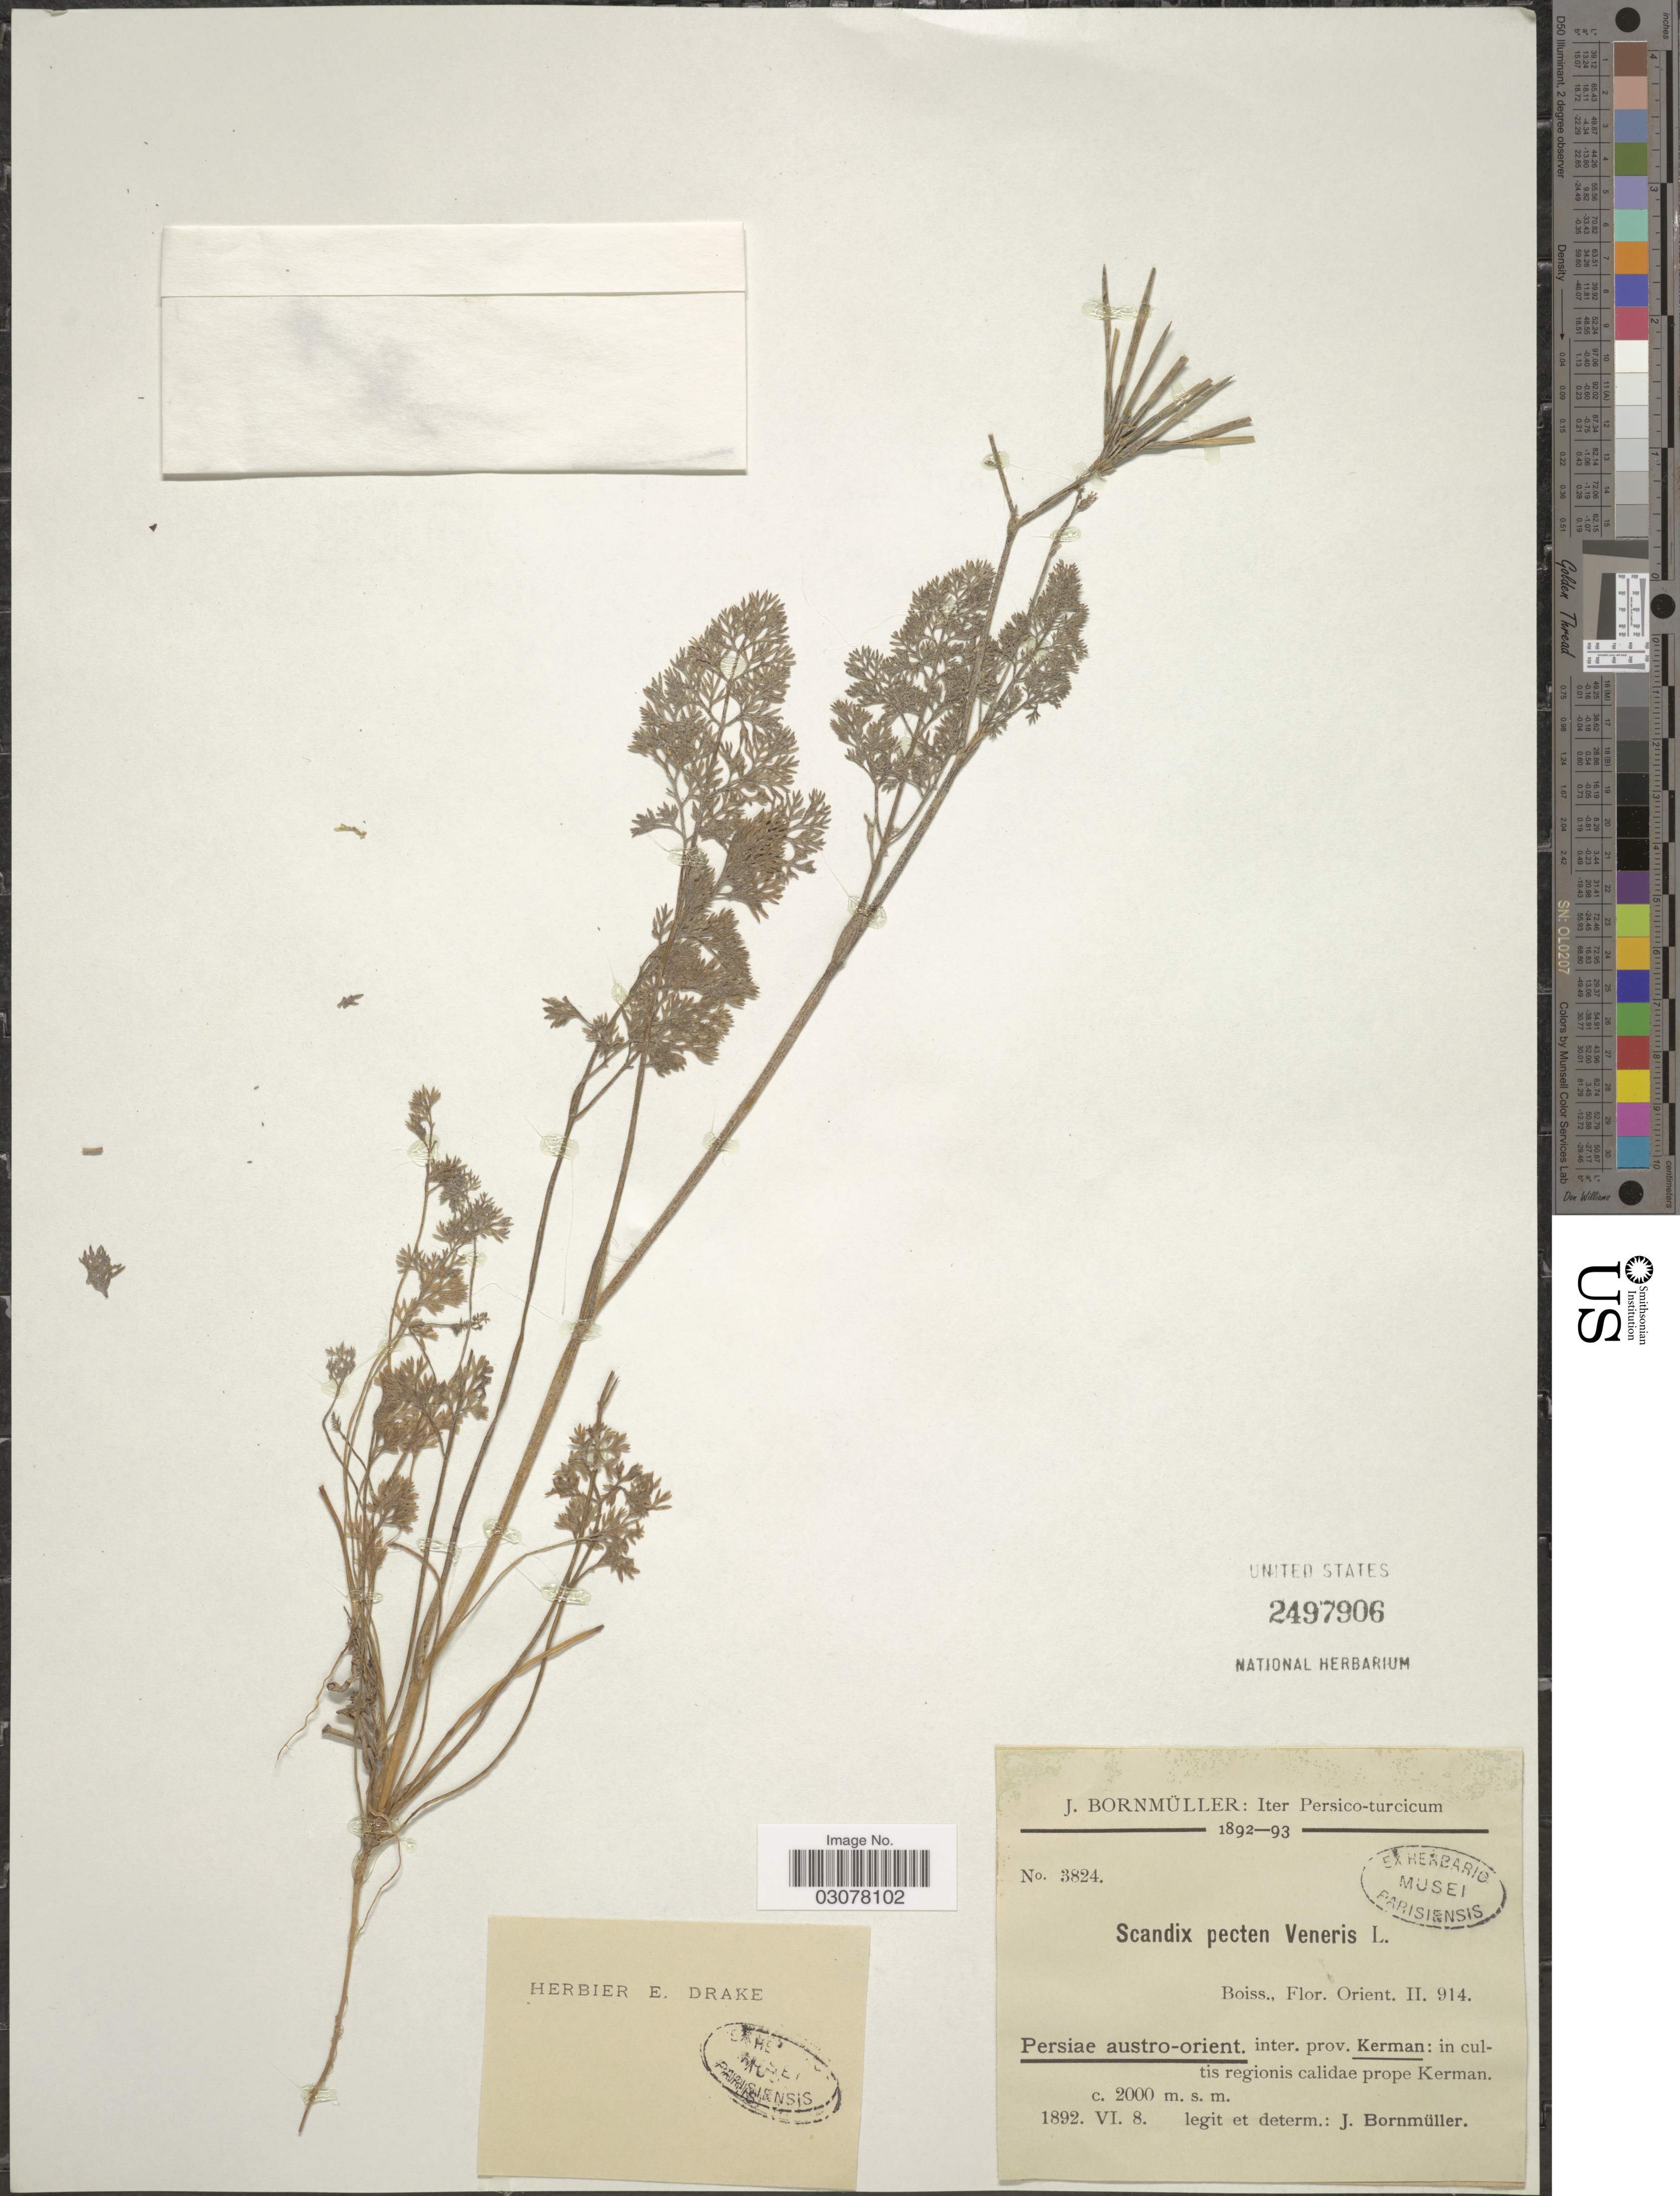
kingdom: Plantae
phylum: Tracheophyta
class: Magnoliopsida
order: Apiales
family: Apiaceae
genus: Scandix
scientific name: Scandix pecten-veneris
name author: L.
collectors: J. Bornmüller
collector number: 3824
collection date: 1892-06-08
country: Iran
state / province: Kerman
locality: Iter Persico-turcicum. Persiae austro-orient. inter. prov. Kerman: in cultis regione calidae prope Kerman.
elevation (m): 2000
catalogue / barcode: US 2497906